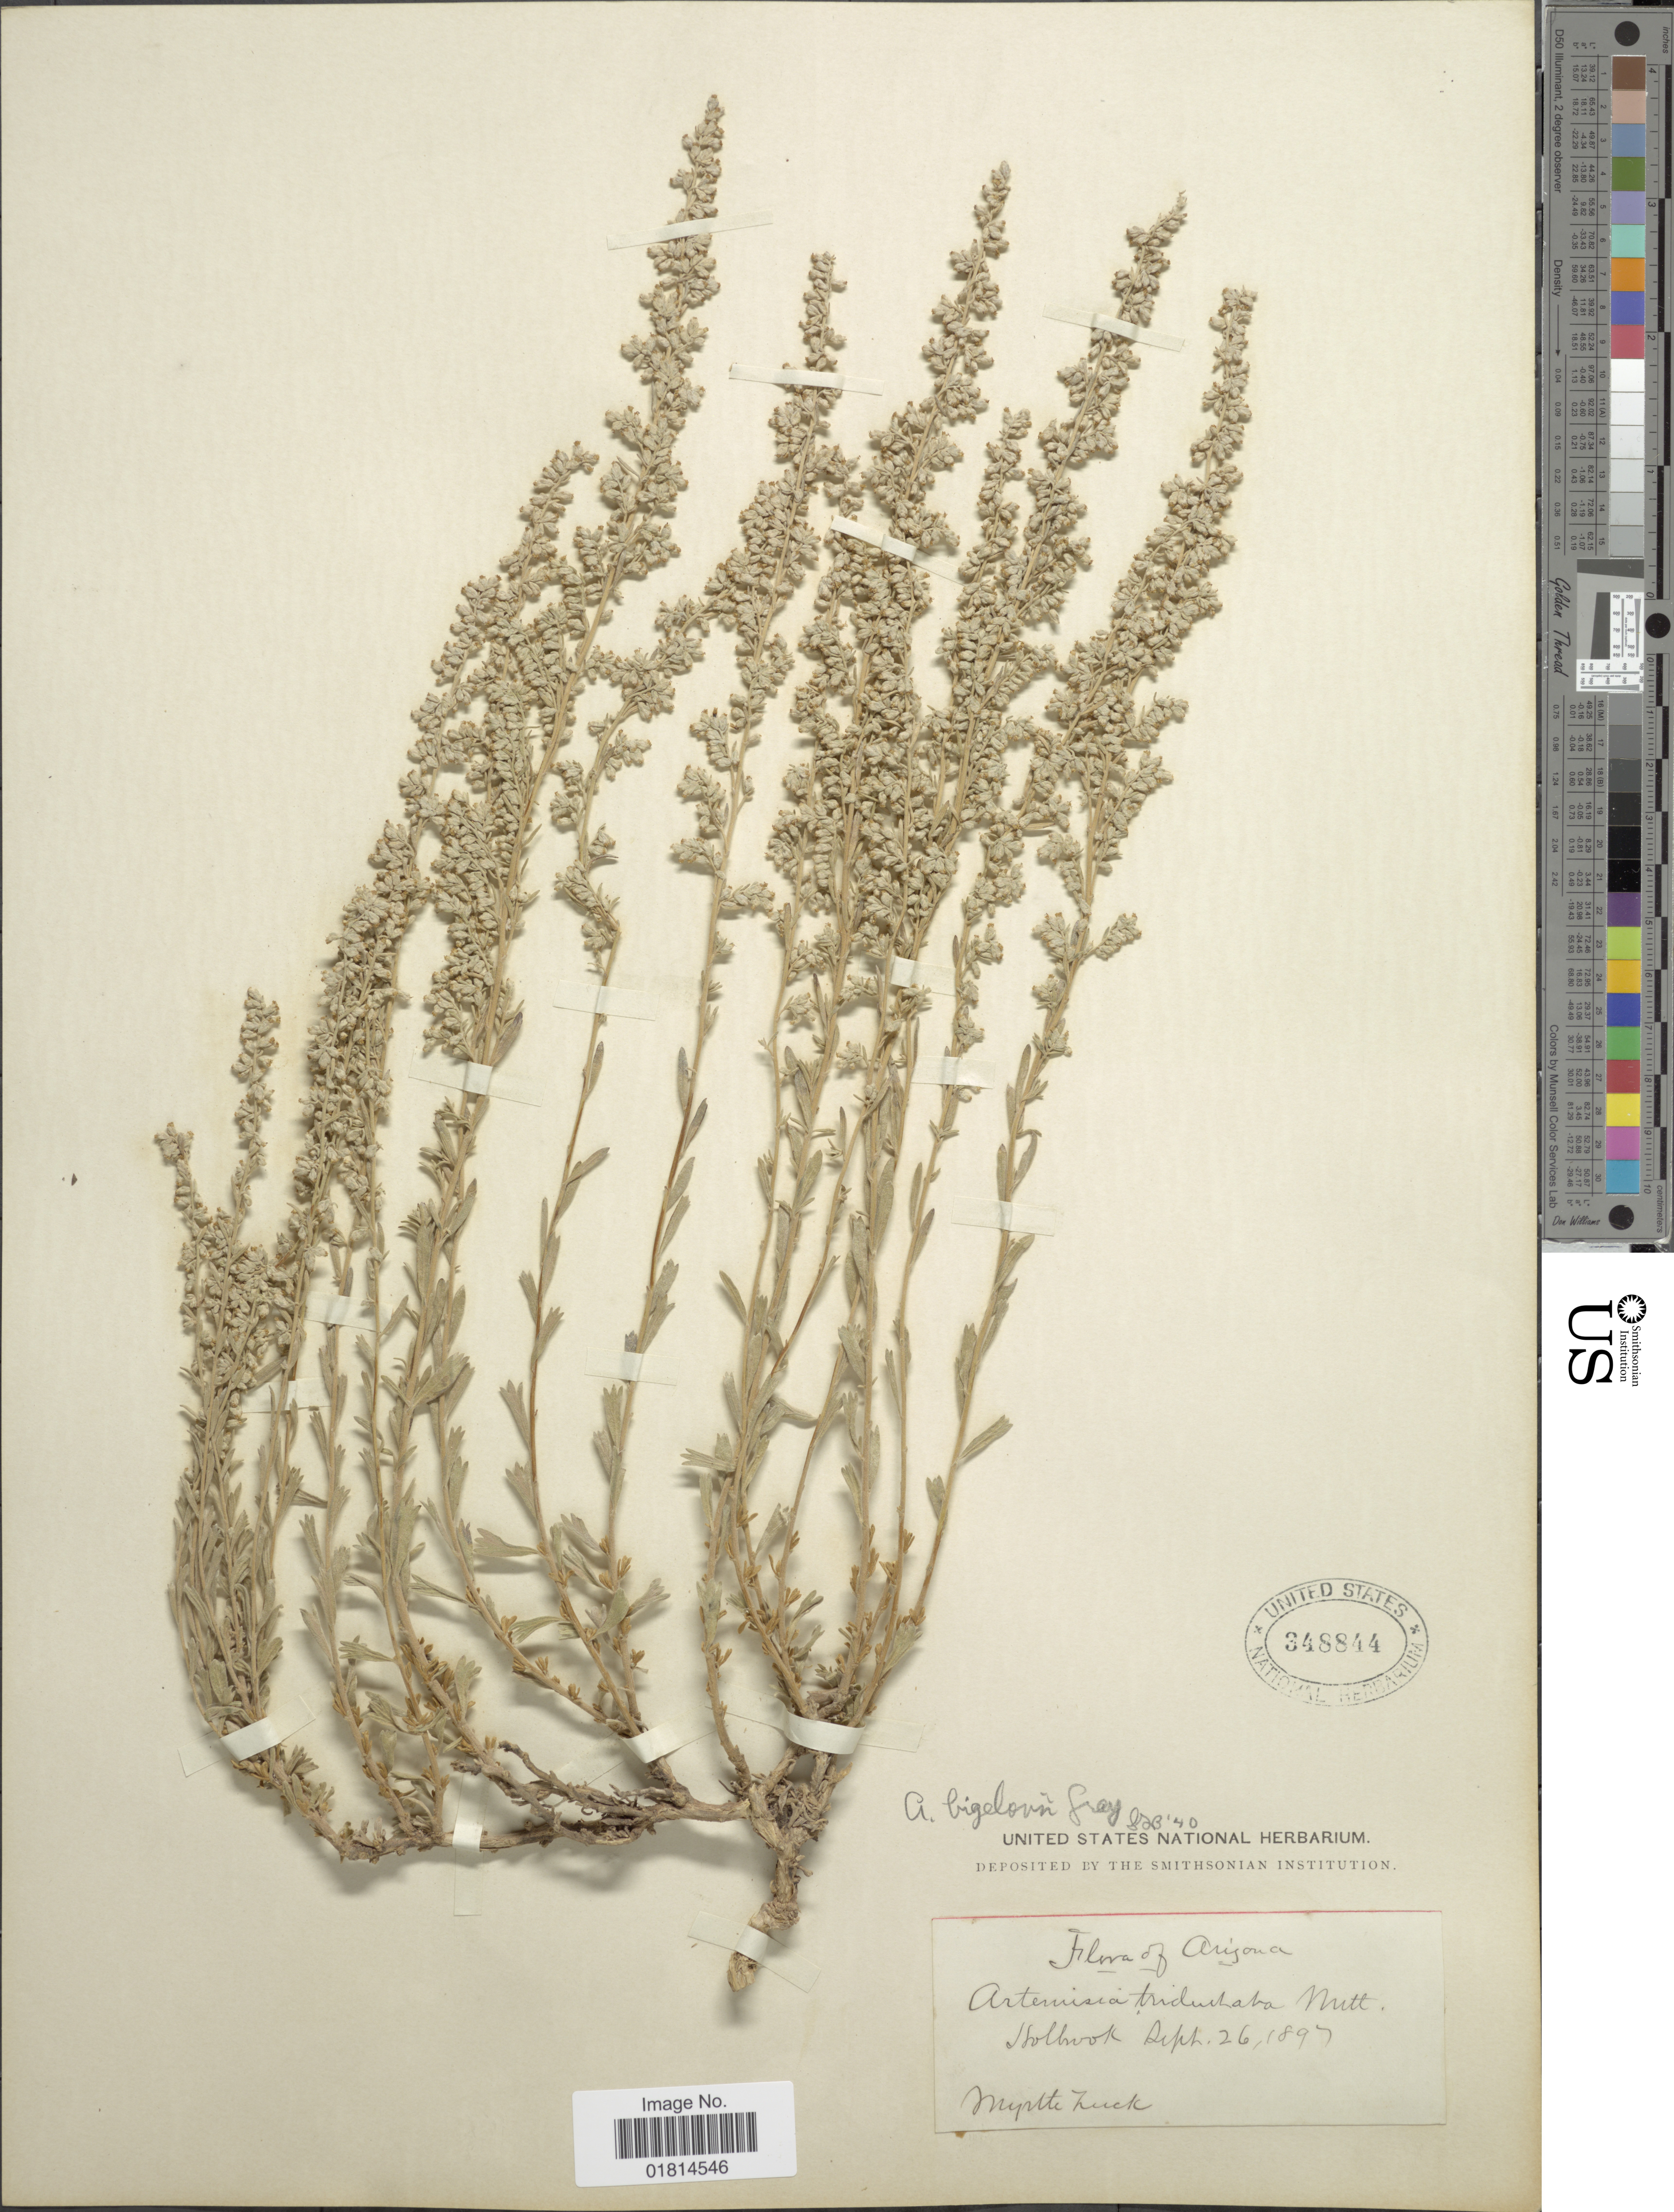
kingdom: Plantae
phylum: Tracheophyta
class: Magnoliopsida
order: Asterales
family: Asteraceae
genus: Artemisia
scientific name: Artemisia bigelovii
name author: A. Gray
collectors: J. Zuck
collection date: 1897-09-26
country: United States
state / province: Arizona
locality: Holbrook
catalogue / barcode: US 348844